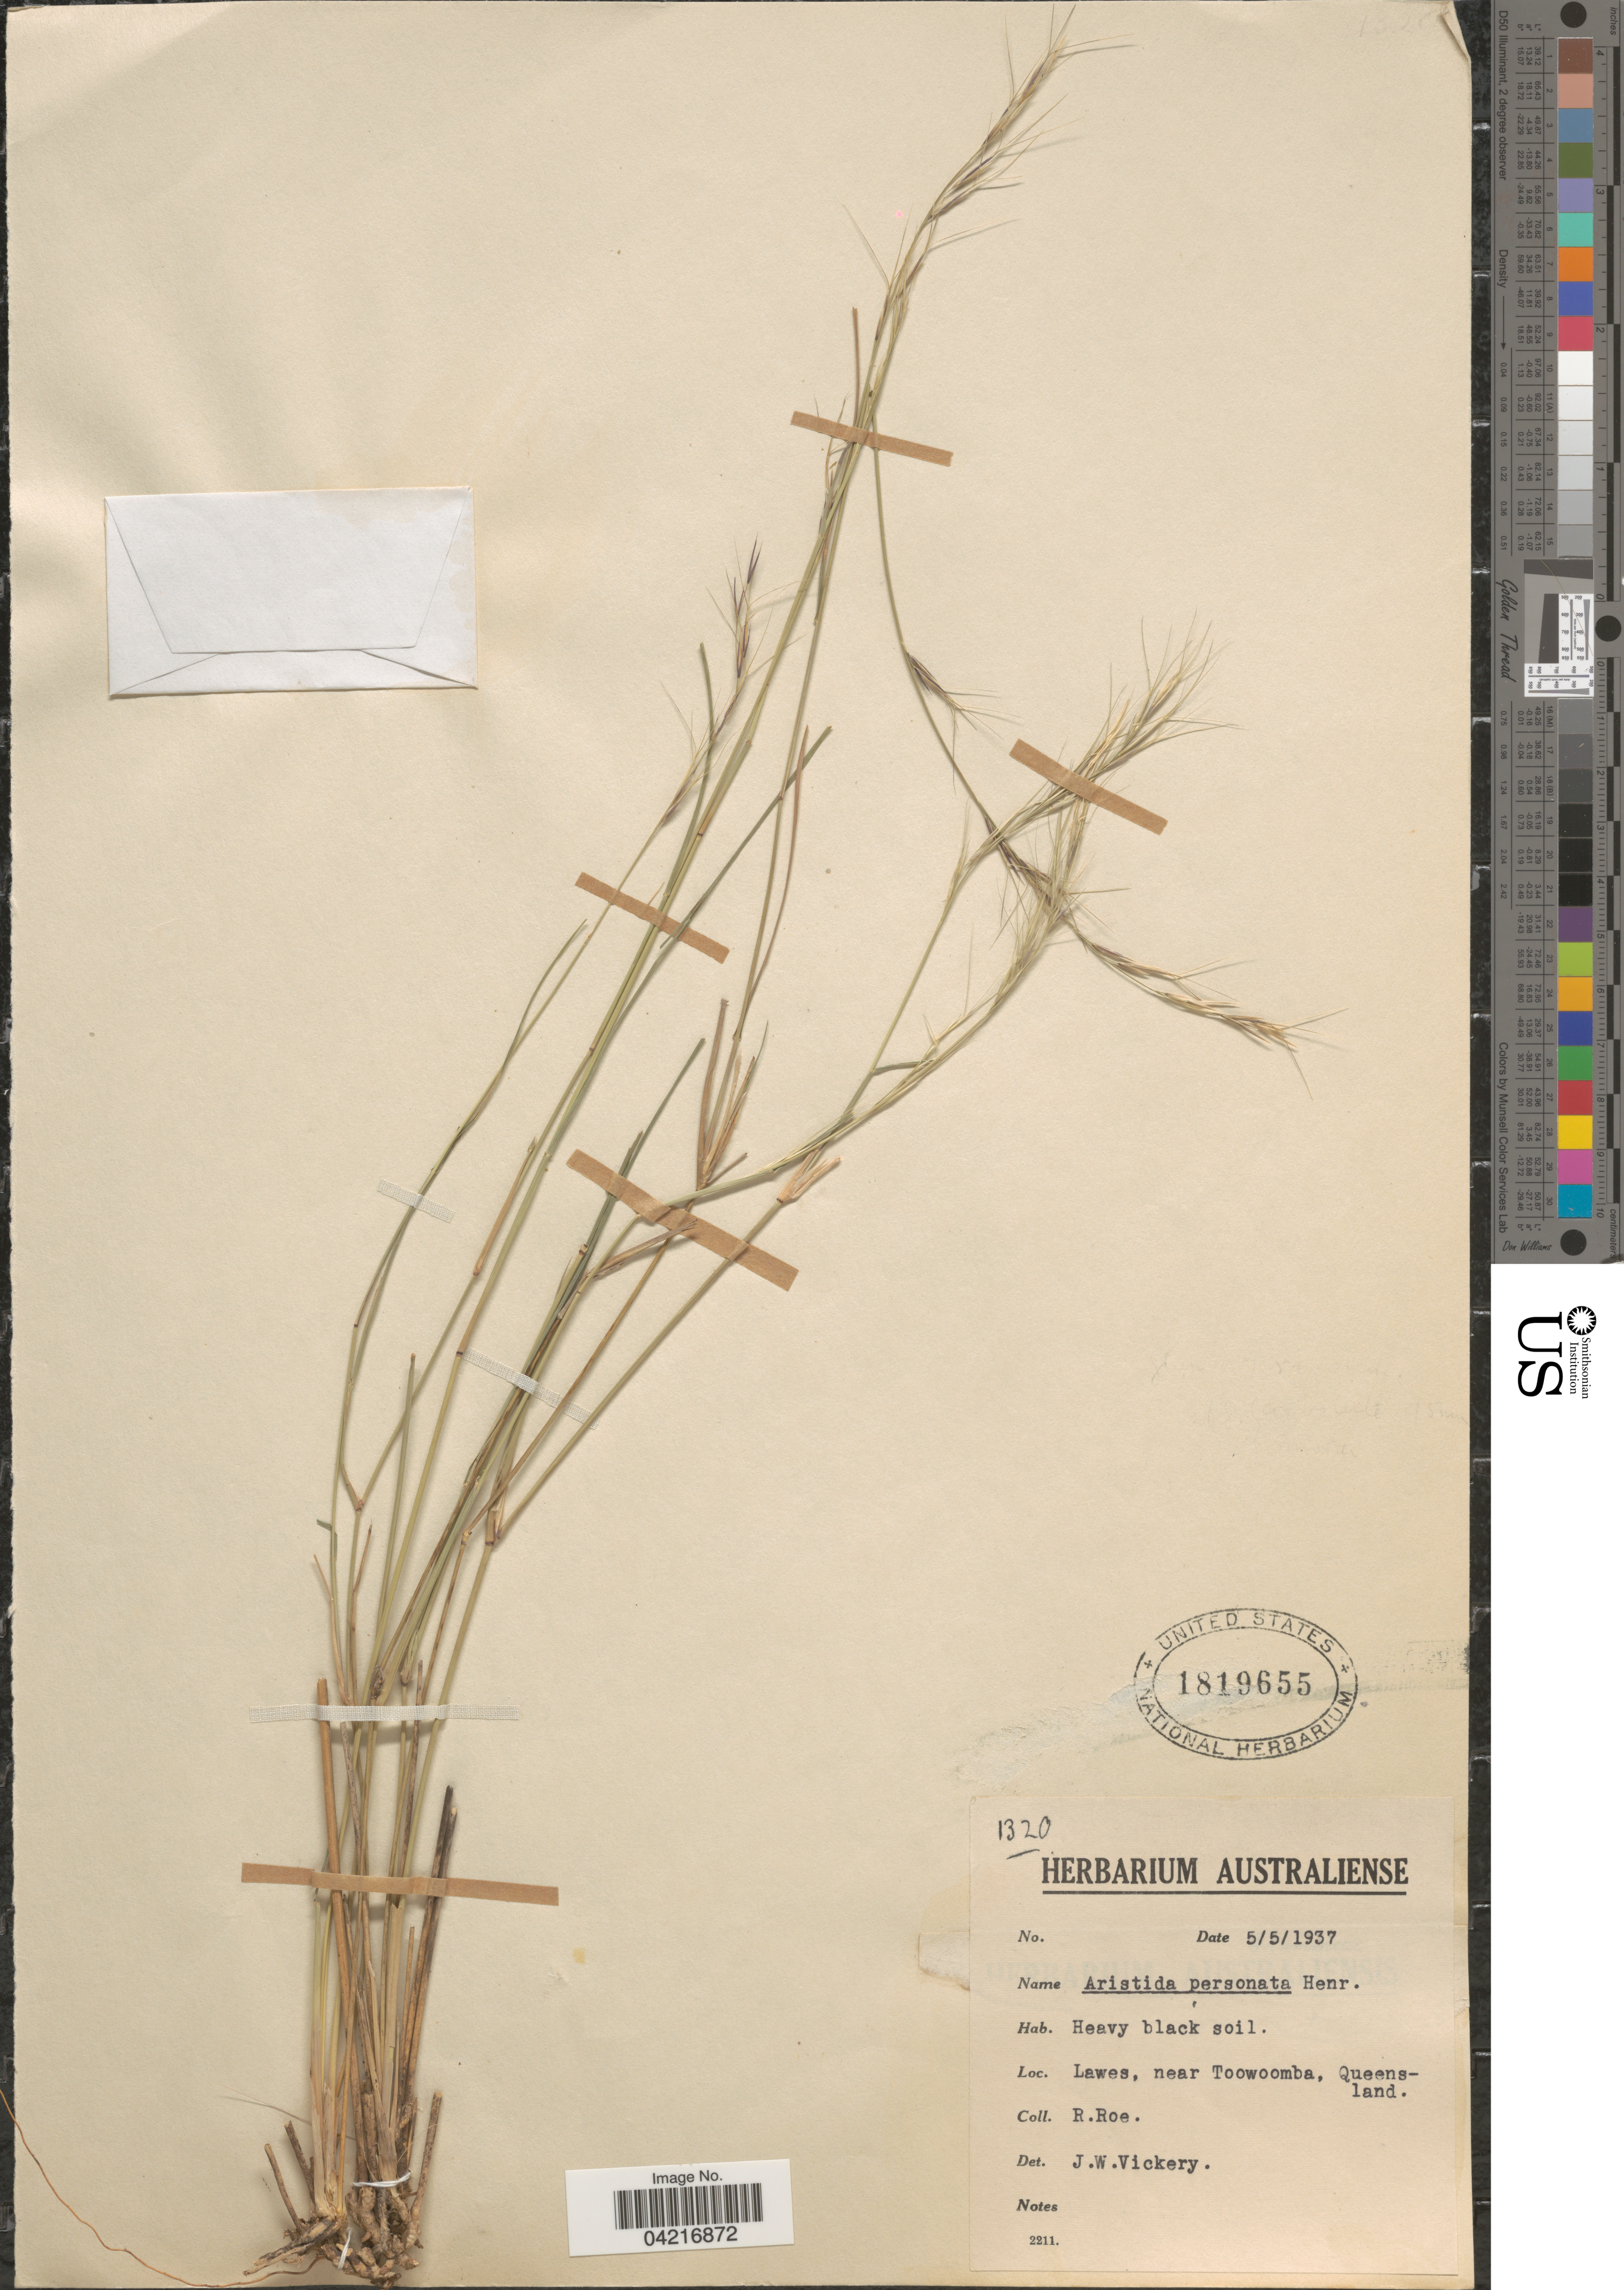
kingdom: Plantae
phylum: Tracheophyta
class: Liliopsida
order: Poales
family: Poaceae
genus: Aristida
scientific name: Aristida personata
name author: Henr.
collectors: R. Roe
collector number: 1320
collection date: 1937-05-05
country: Australia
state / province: Queensland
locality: Lawes, near Toowoomba.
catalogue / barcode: US 1819655